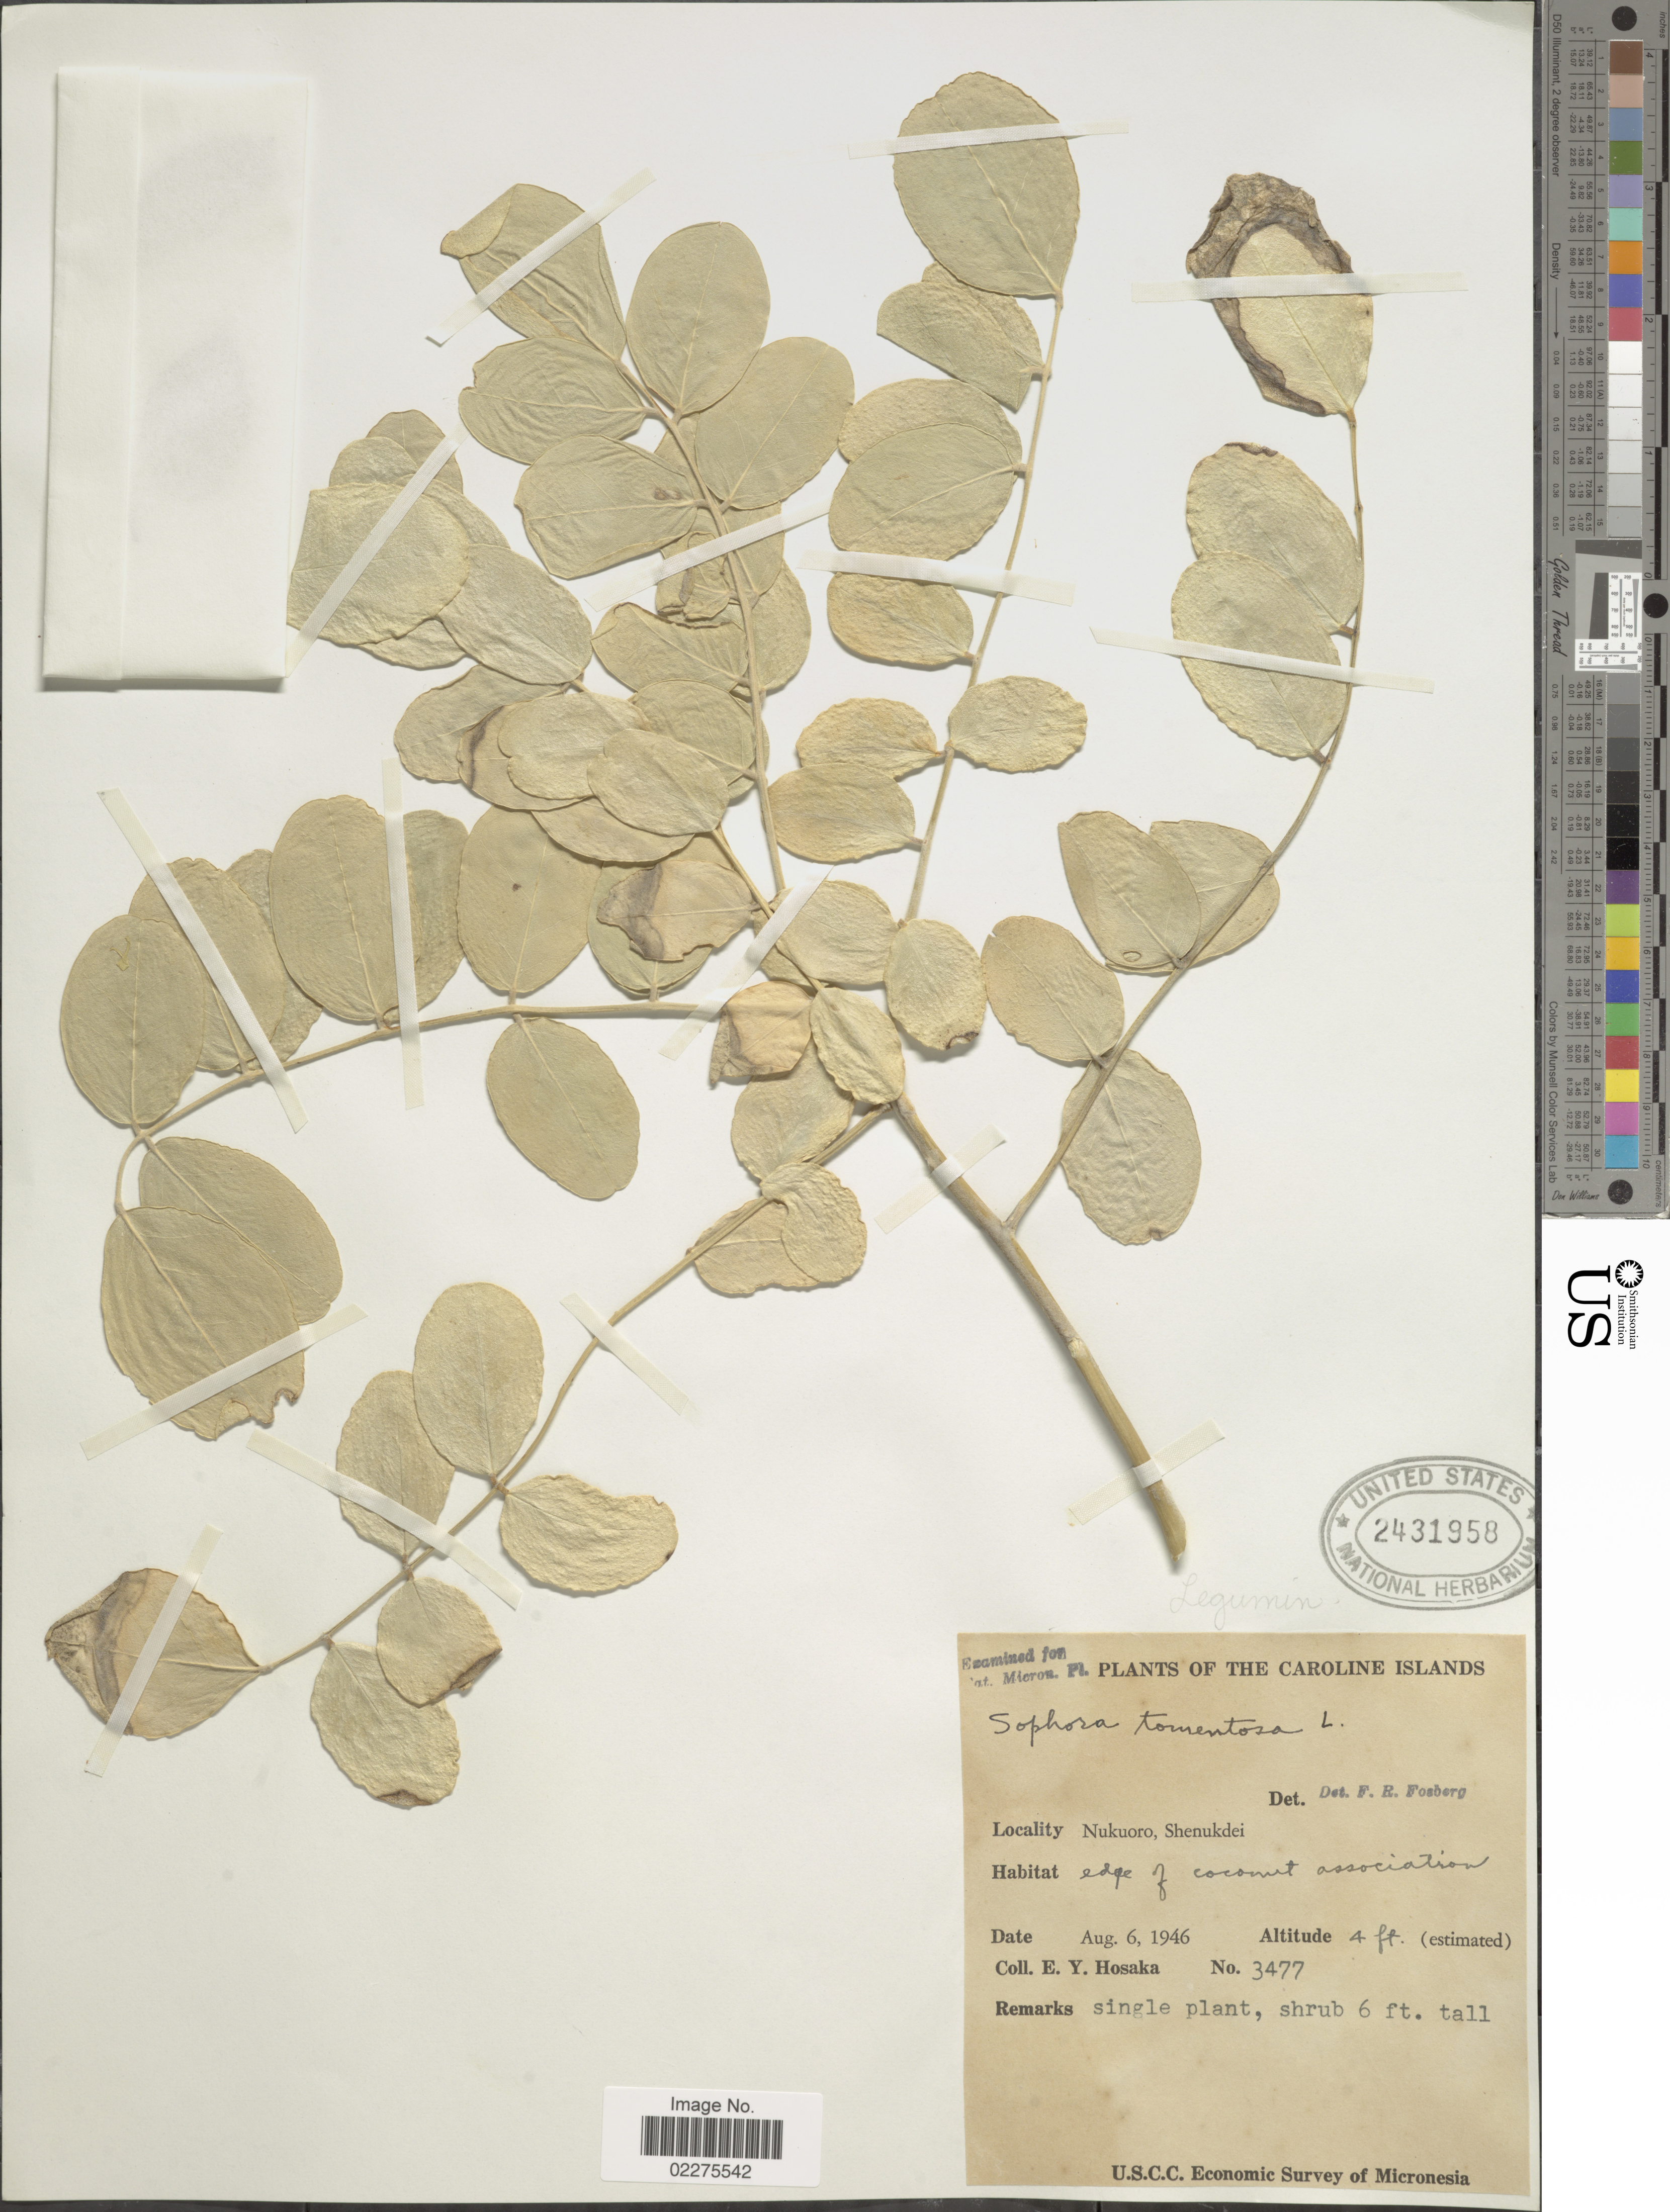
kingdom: Plantae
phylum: Tracheophyta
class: Magnoliopsida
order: Fabales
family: Fabaceae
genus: Sophora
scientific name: Sophora tomentosa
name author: L.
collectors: E. Y. Hosaka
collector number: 3477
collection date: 1946-08-06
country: Micronesia, Federated States of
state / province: Pohnpei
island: Nukuoro Atoll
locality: Caroline Islands. Nukuoro, Shenukdei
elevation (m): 1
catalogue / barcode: US 2431958